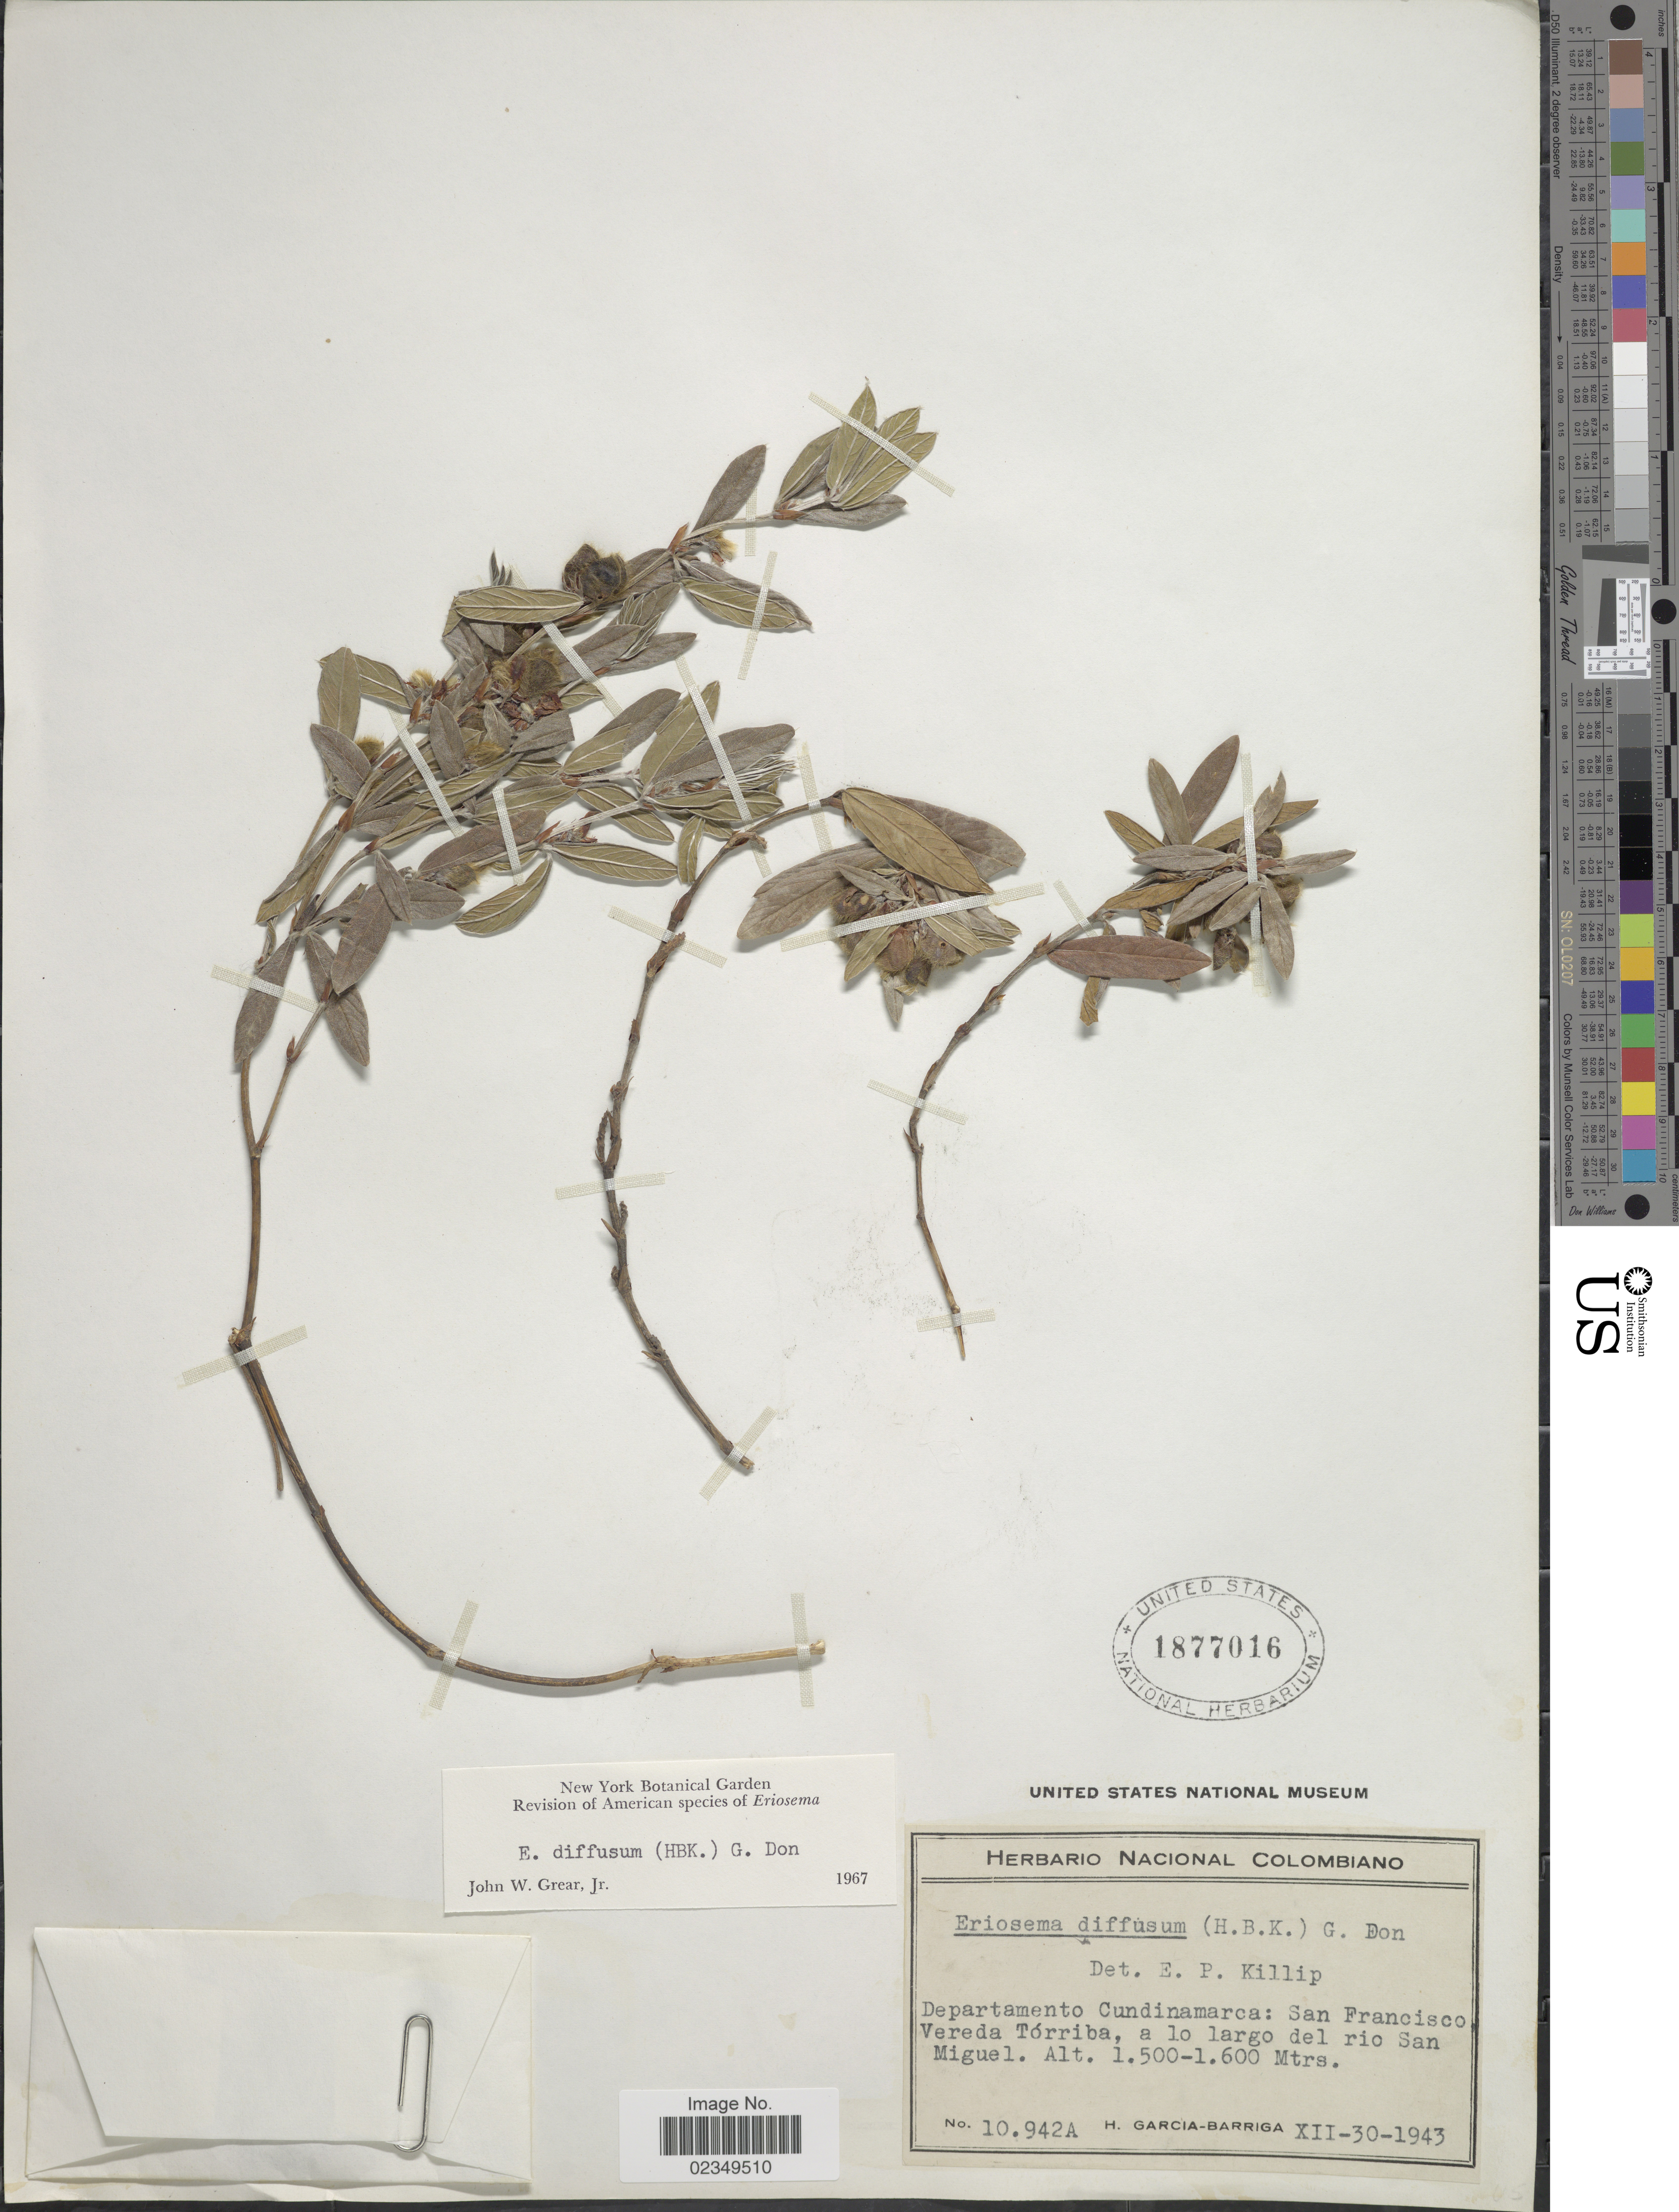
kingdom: Plantae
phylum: Tracheophyta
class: Magnoliopsida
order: Fabales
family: Fabaceae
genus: Eriosema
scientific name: Eriosema diffusum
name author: (Kunth) G. Don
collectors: H. García Barriga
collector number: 10942A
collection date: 1943-12-30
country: Colombia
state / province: Cundinamarca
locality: San Francisco Vereda Tórriba, a lo largo del rio San Miguel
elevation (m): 1500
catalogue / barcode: US 1877016